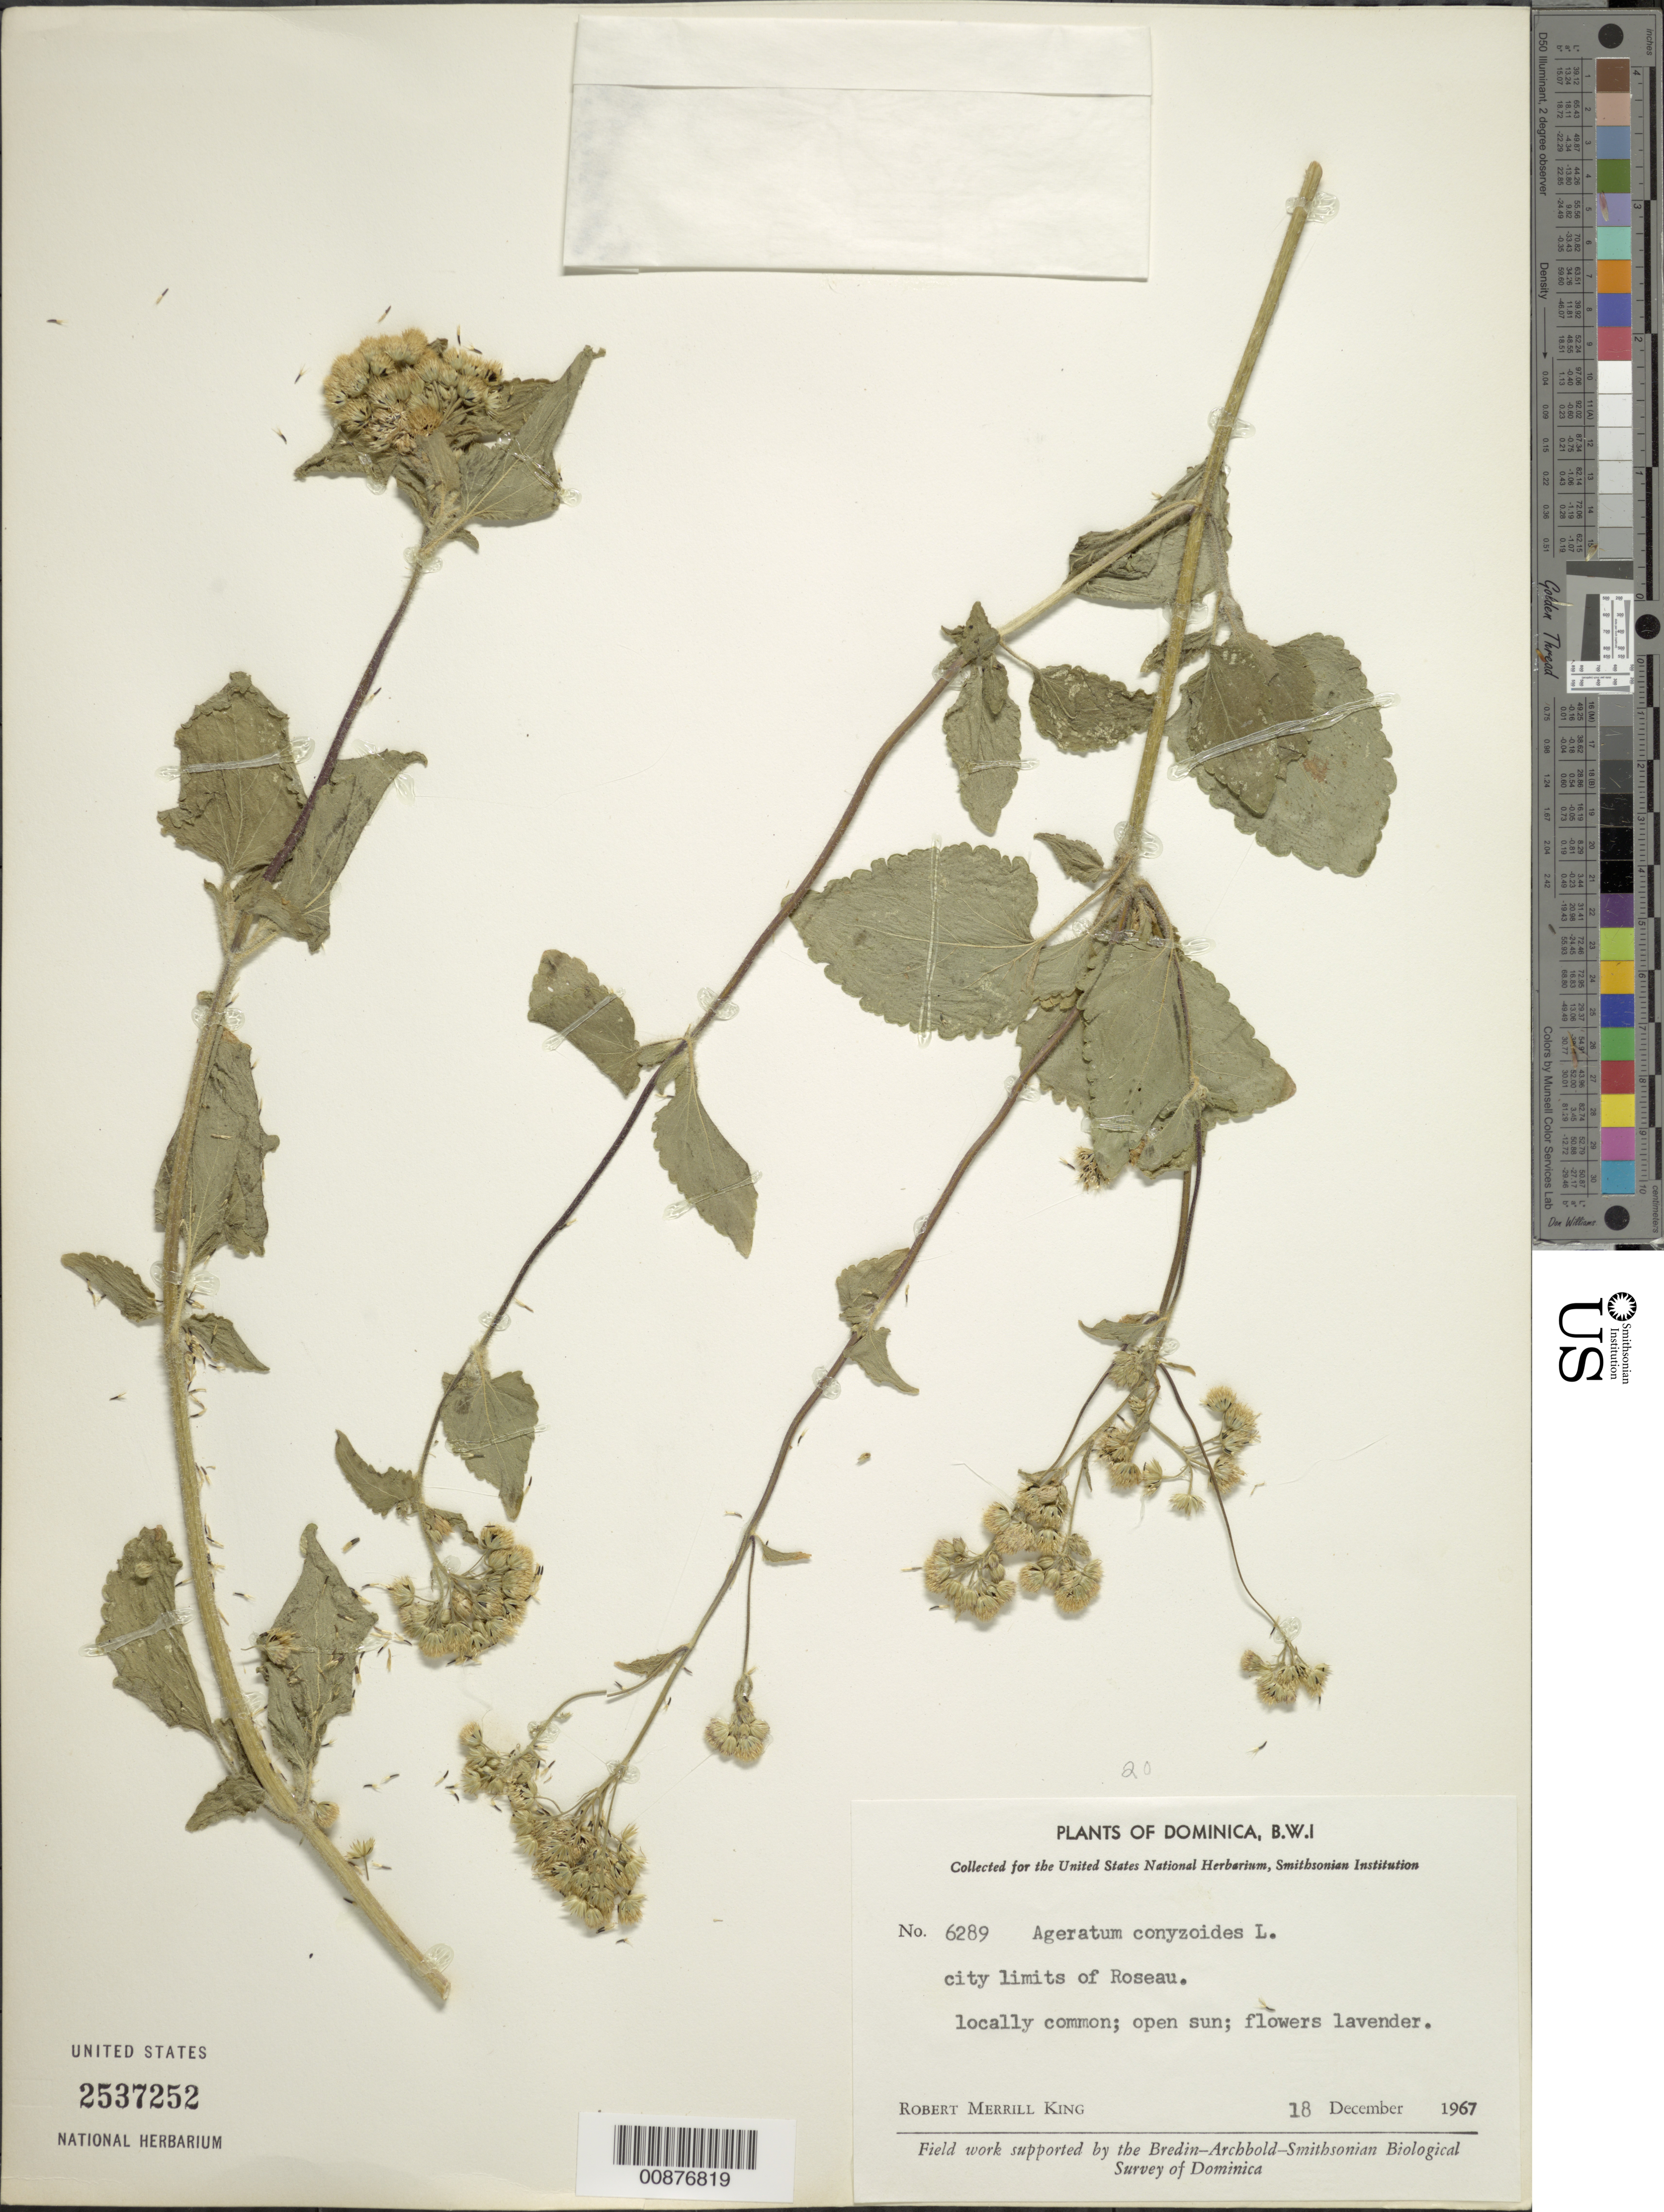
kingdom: Plantae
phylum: Tracheophyta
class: Magnoliopsida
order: Asterales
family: Asteraceae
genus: Ageratum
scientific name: Ageratum conyzoides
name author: L.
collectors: R. M. King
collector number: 6289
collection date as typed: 18 Dec 1967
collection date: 1967-12-18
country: Dominica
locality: City limits of Roseau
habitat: Open sun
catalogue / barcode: US 2537252